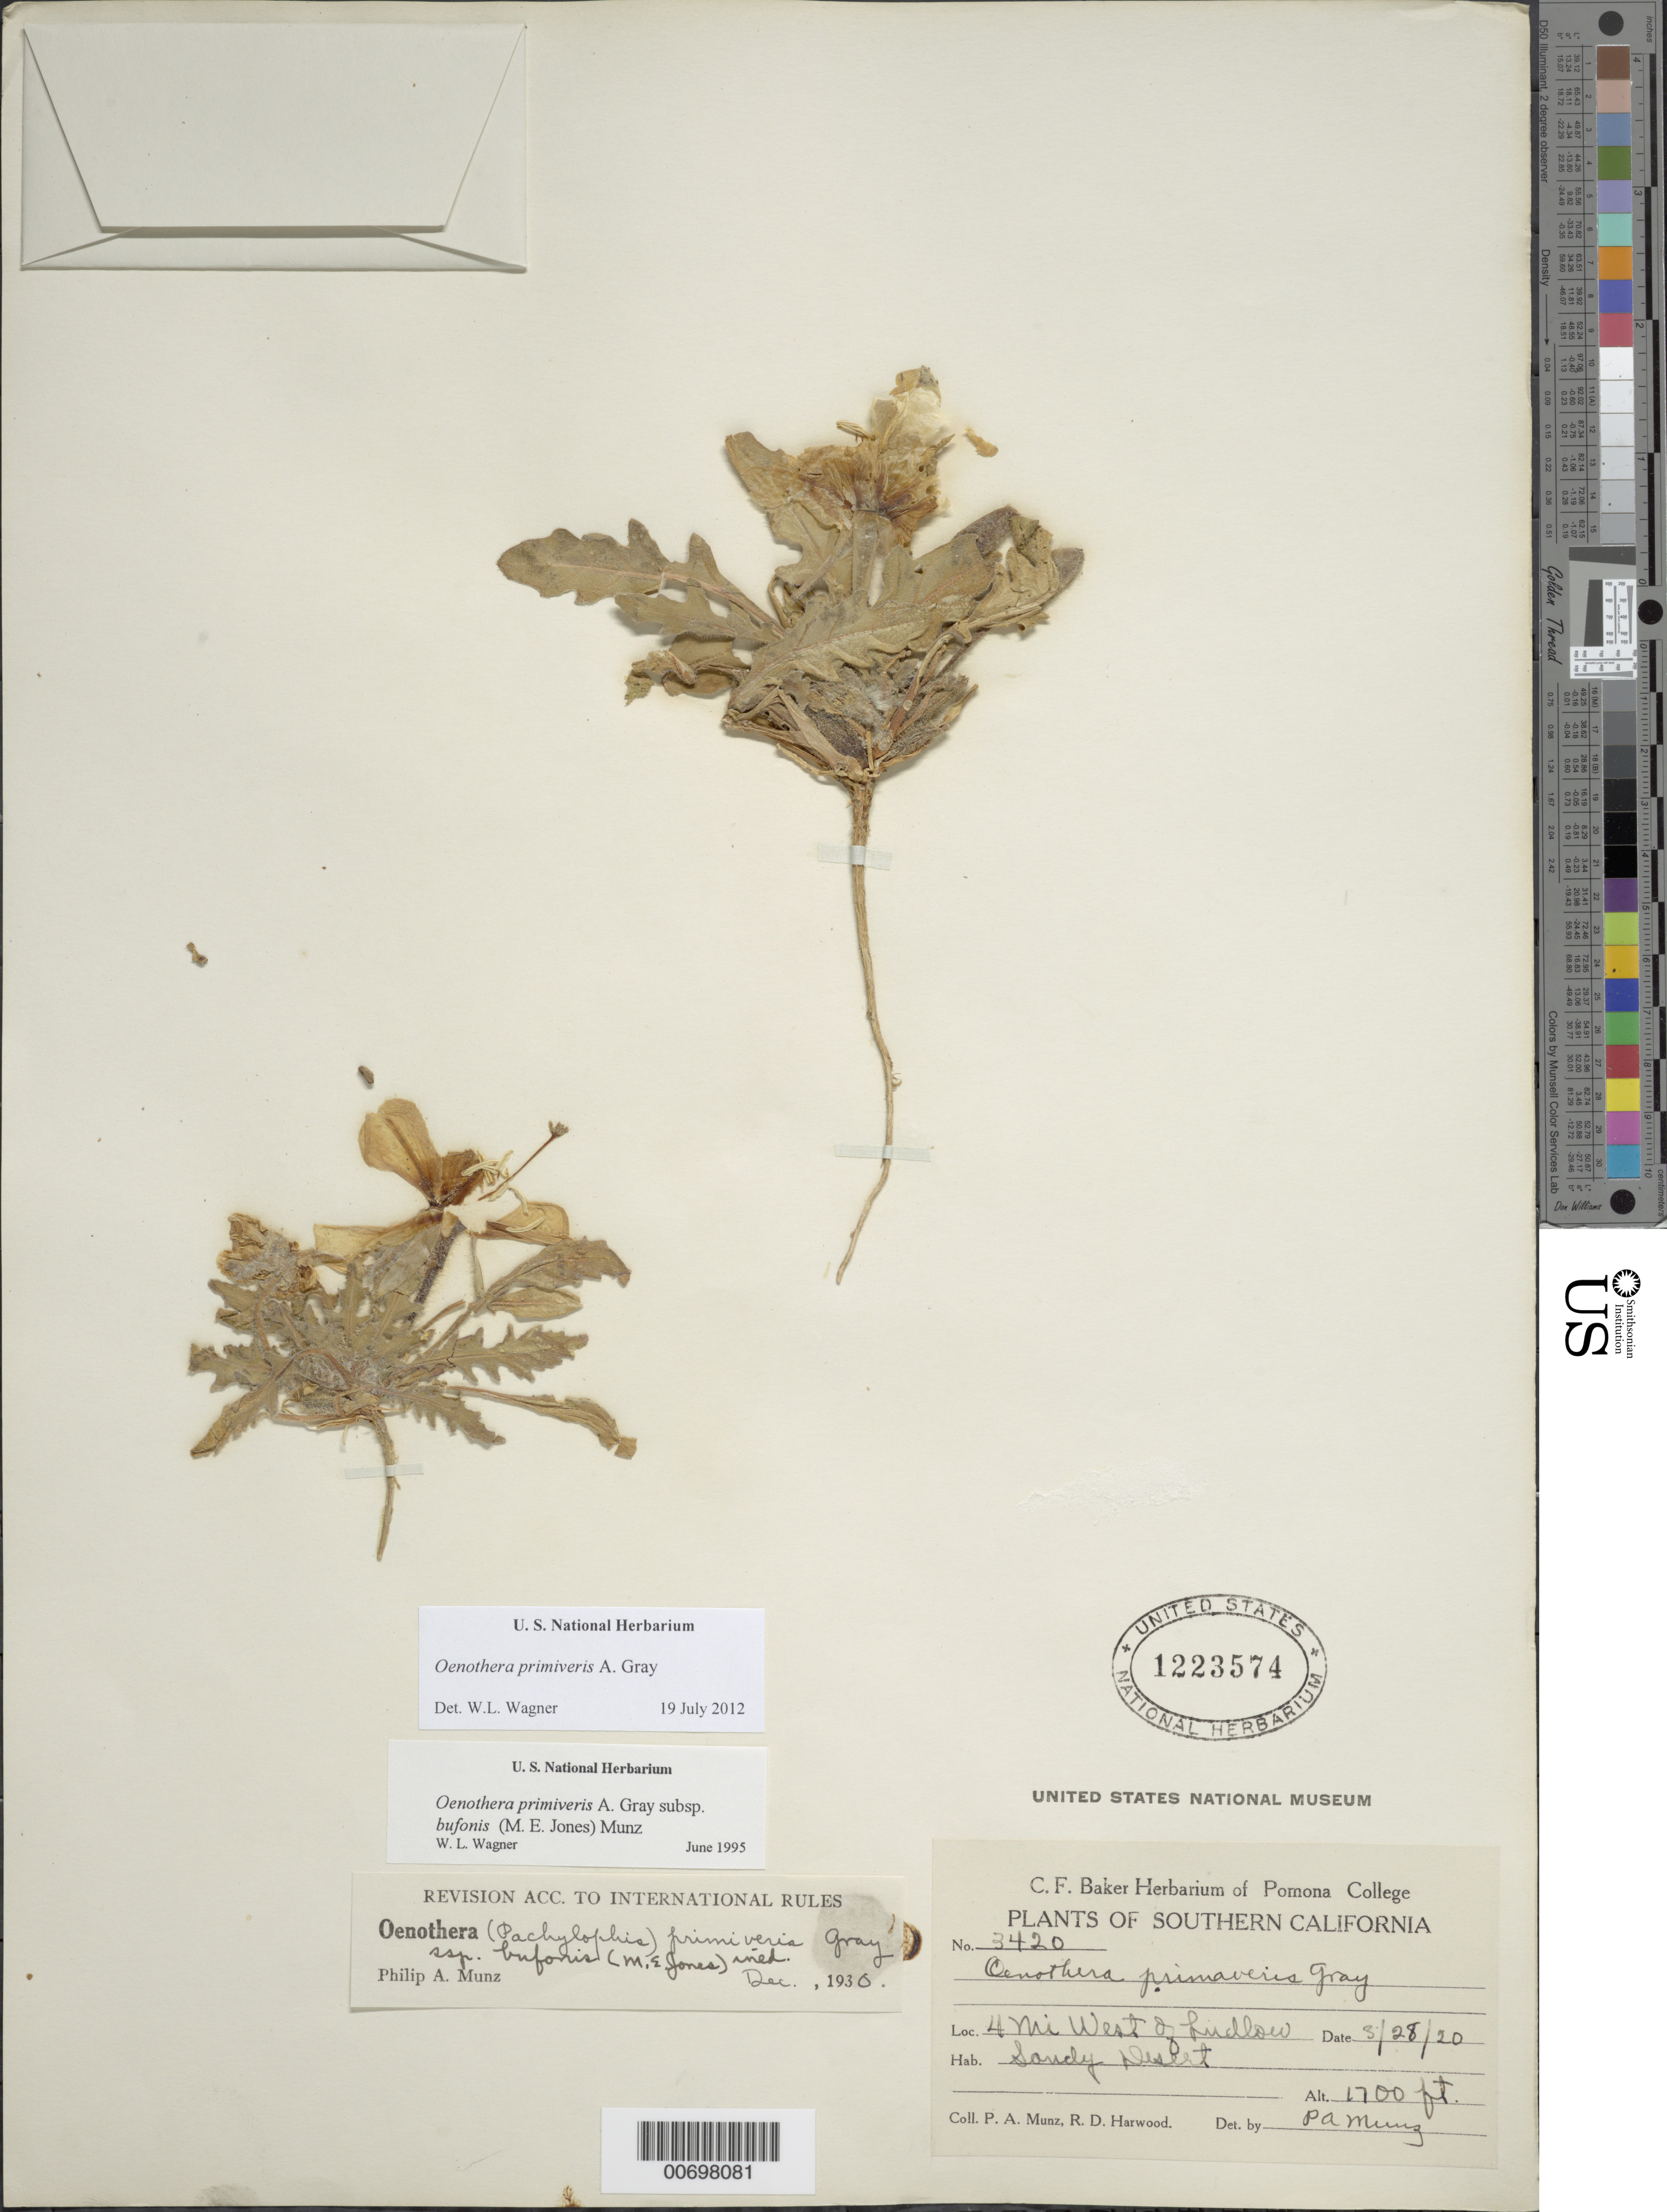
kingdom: Plantae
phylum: Tracheophyta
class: Magnoliopsida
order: Myrtales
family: Onagraceae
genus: Oenothera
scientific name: Oenothera primiveris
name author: A. Gray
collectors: P. A. Munz & R. Harwood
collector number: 3420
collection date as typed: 28 Mar 1920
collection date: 1920-03-28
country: United States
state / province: California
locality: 4 mi West of Ludlow. Sandy Desert.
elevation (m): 518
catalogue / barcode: US 1223574